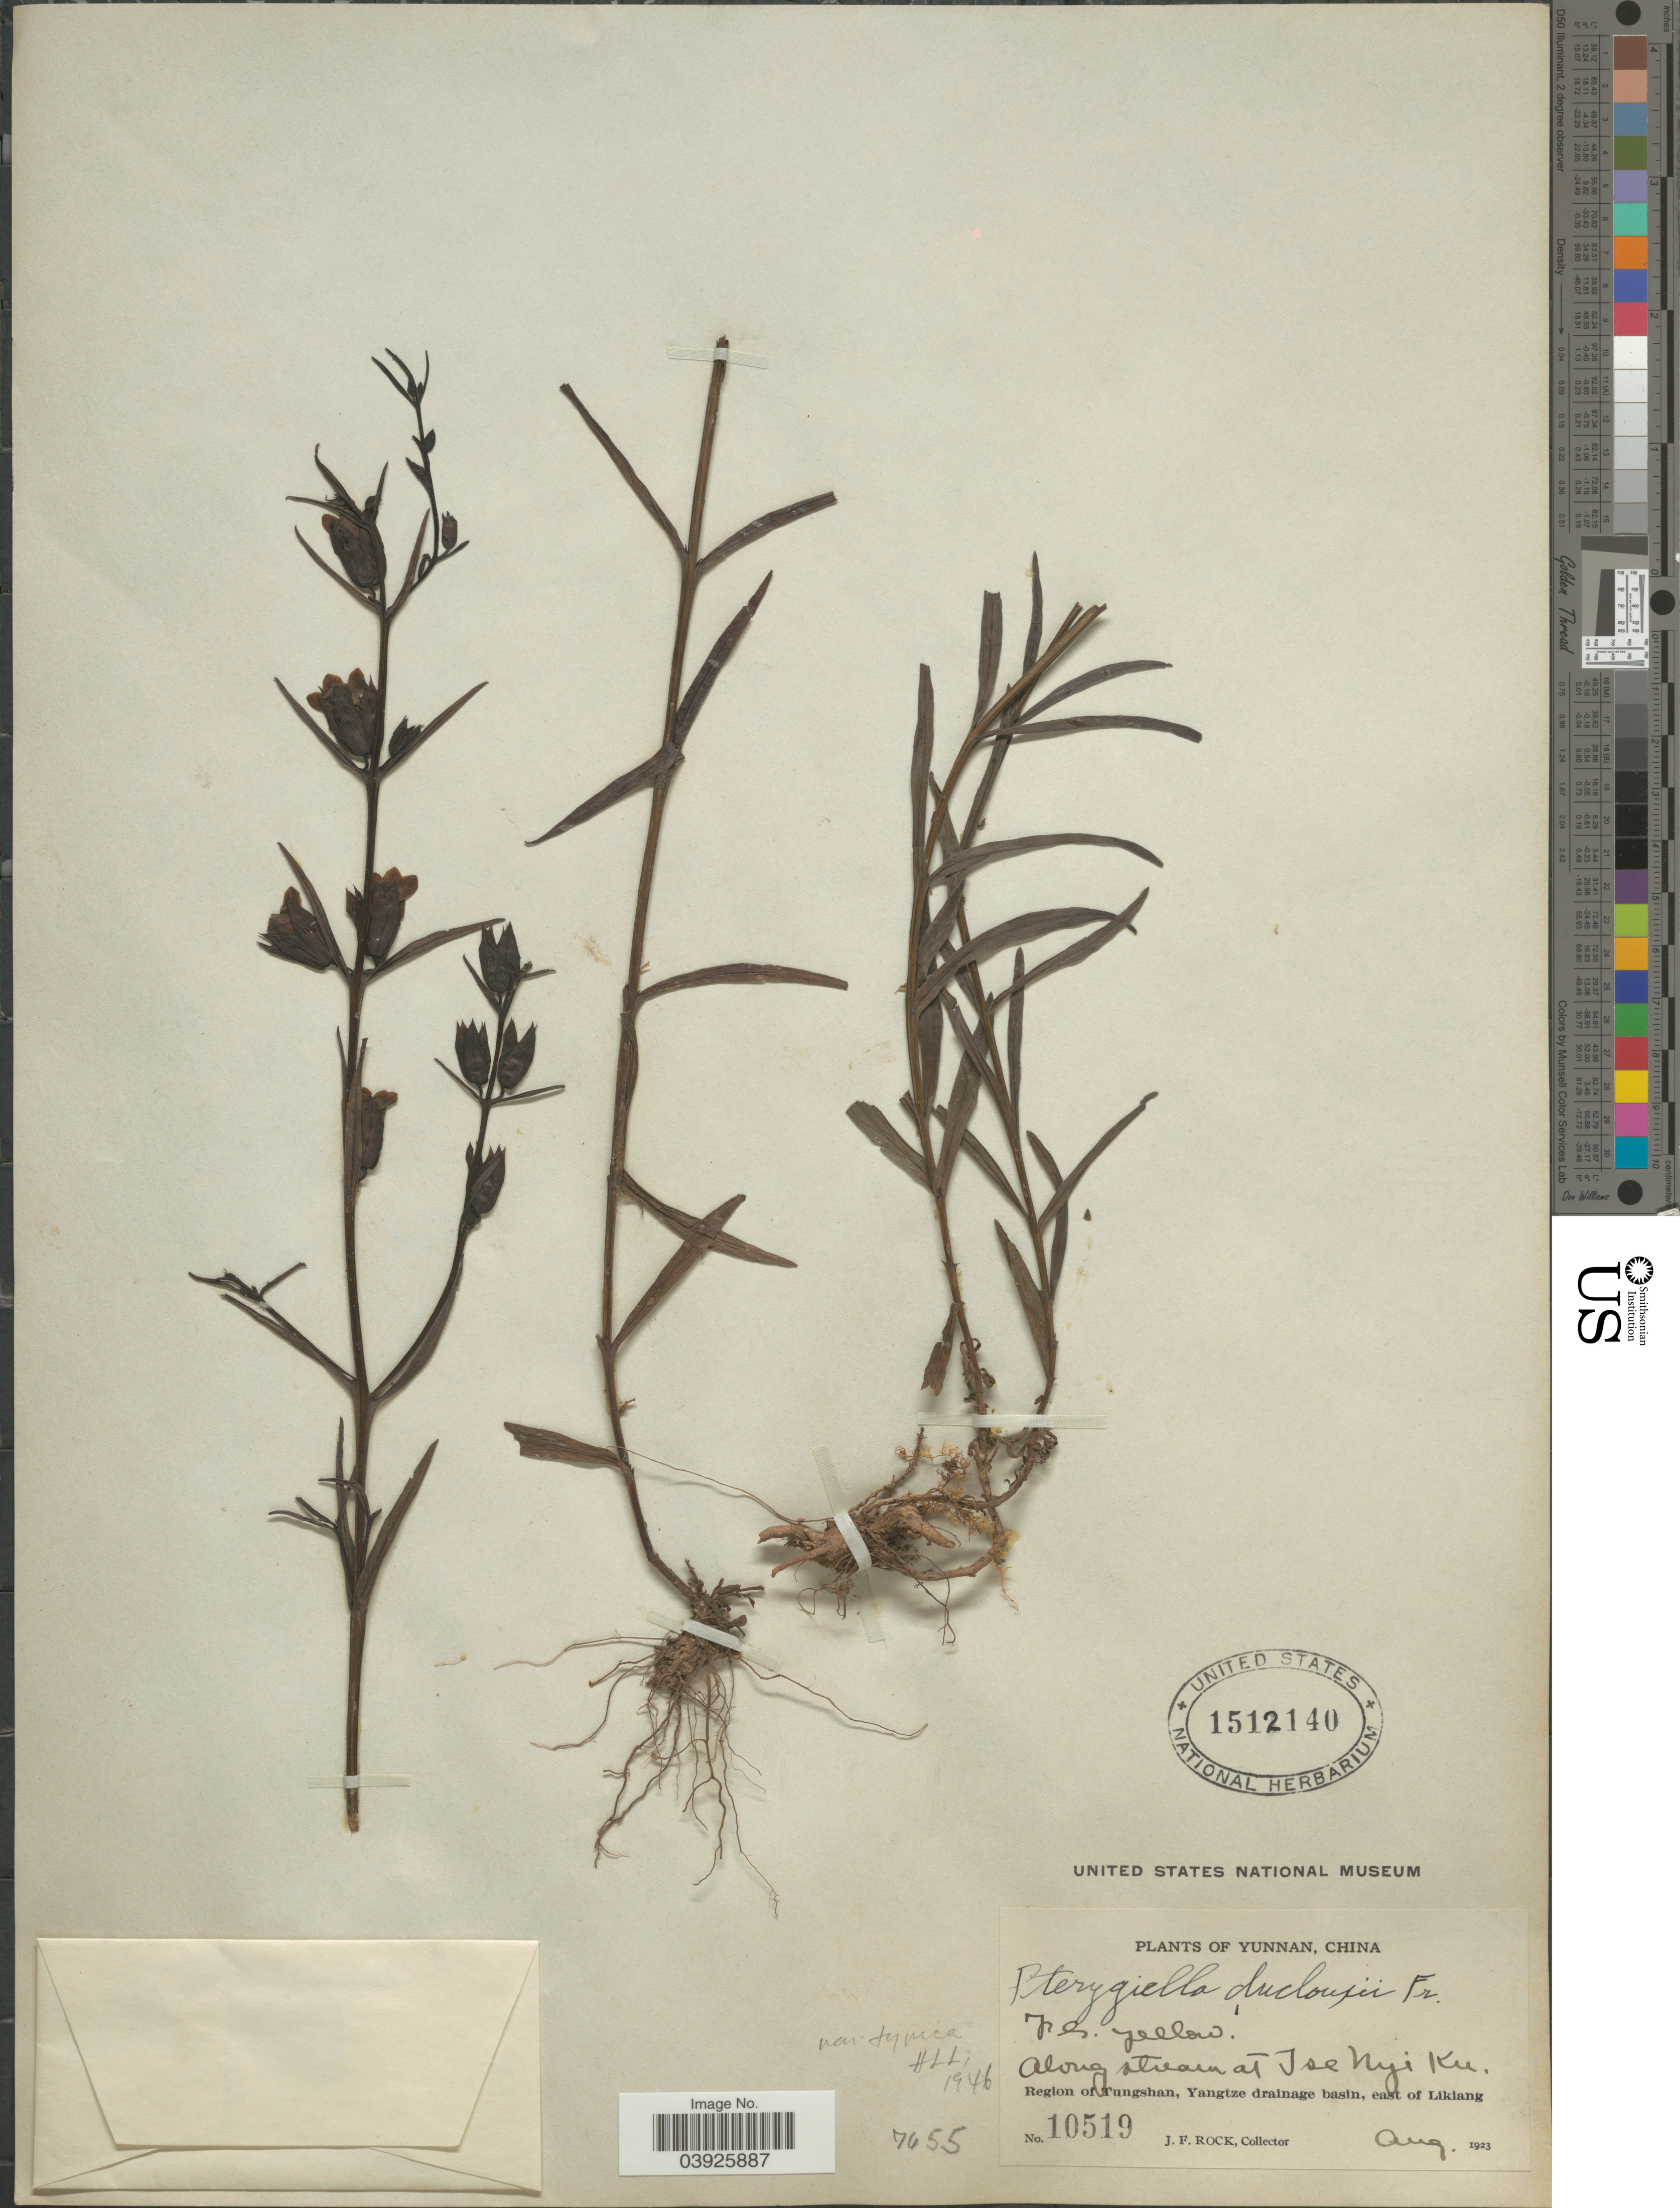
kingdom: Plantae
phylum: Tracheophyta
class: Magnoliopsida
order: Lamiales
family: Orobanchaceae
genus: Pterygiella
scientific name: Pterygiella duclouxii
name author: Franch.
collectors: J. Rock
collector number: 10519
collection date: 1923-08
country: China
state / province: Yunnan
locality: Along stream at Tse Nyi Ku. Region of Tungshan, Yangtze drainage basin, east of Likiang.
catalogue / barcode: US 1512140